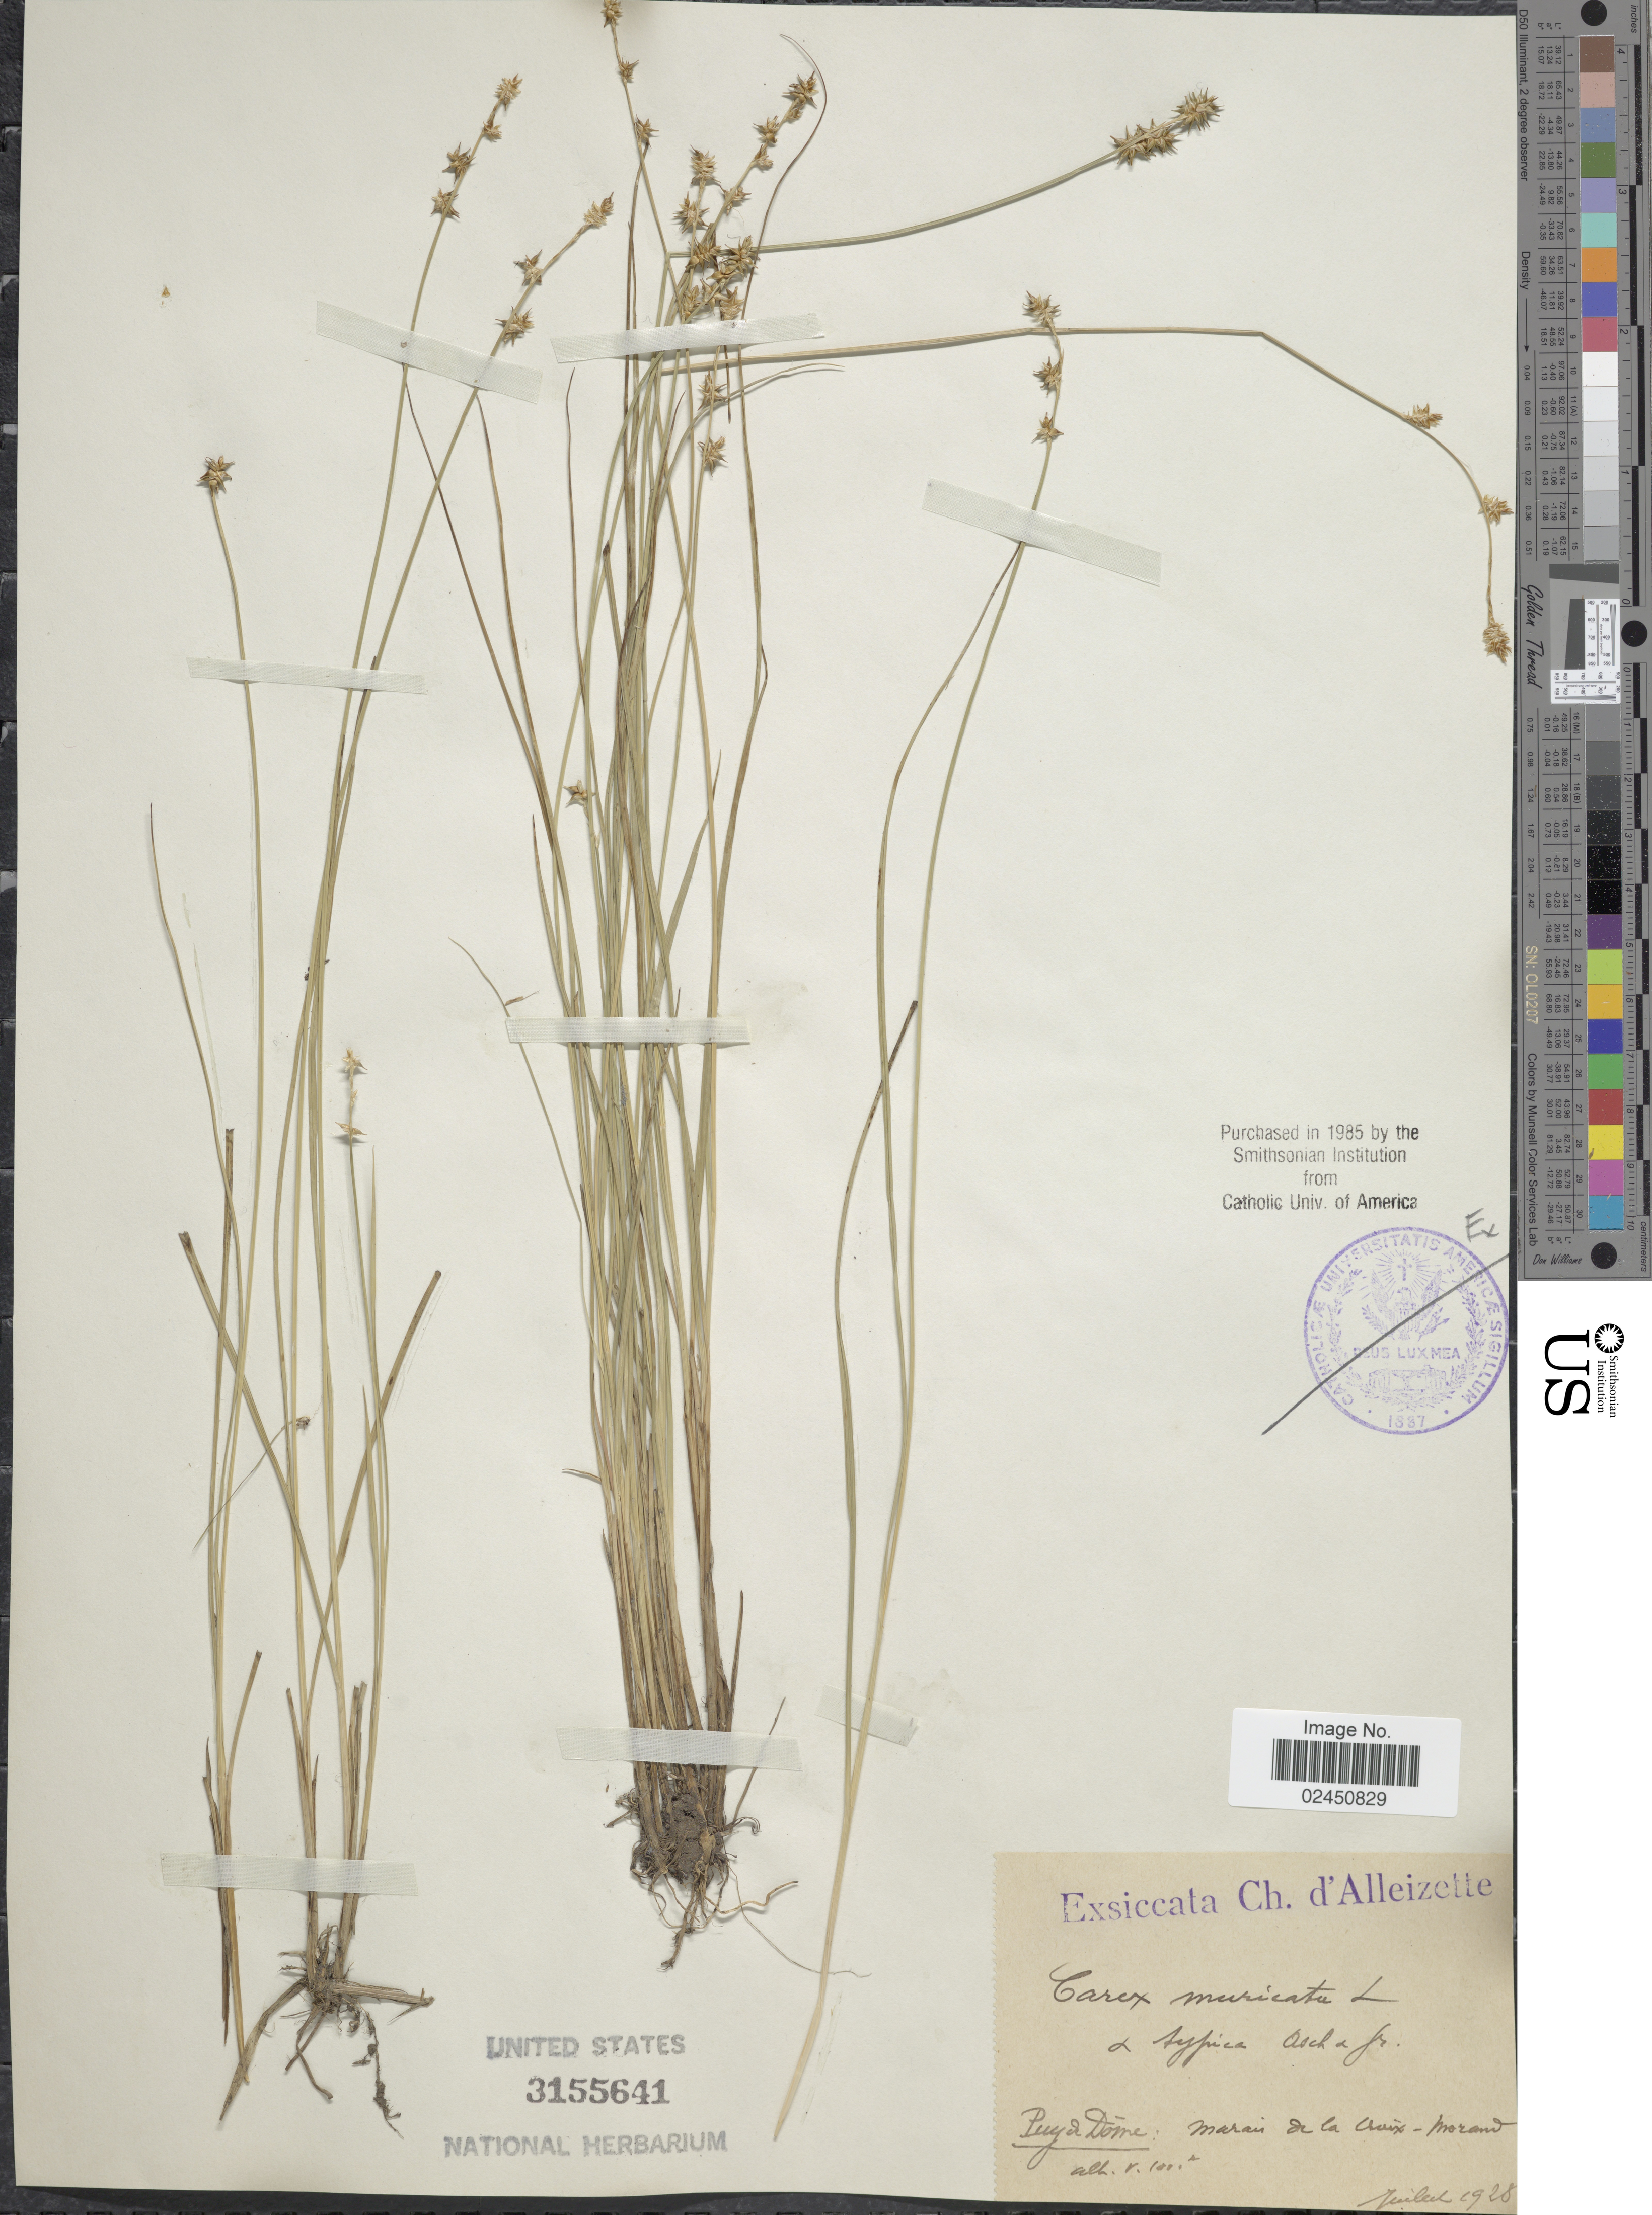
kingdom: Plantae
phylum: Tracheophyta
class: Liliopsida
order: Poales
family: Cyperaceae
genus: Carex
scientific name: Carex muricata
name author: L.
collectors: D'alleizette, CH.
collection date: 1928-07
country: France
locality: Puy de Dome, marain de la Claix [interpreted]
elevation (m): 100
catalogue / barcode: US 3155641